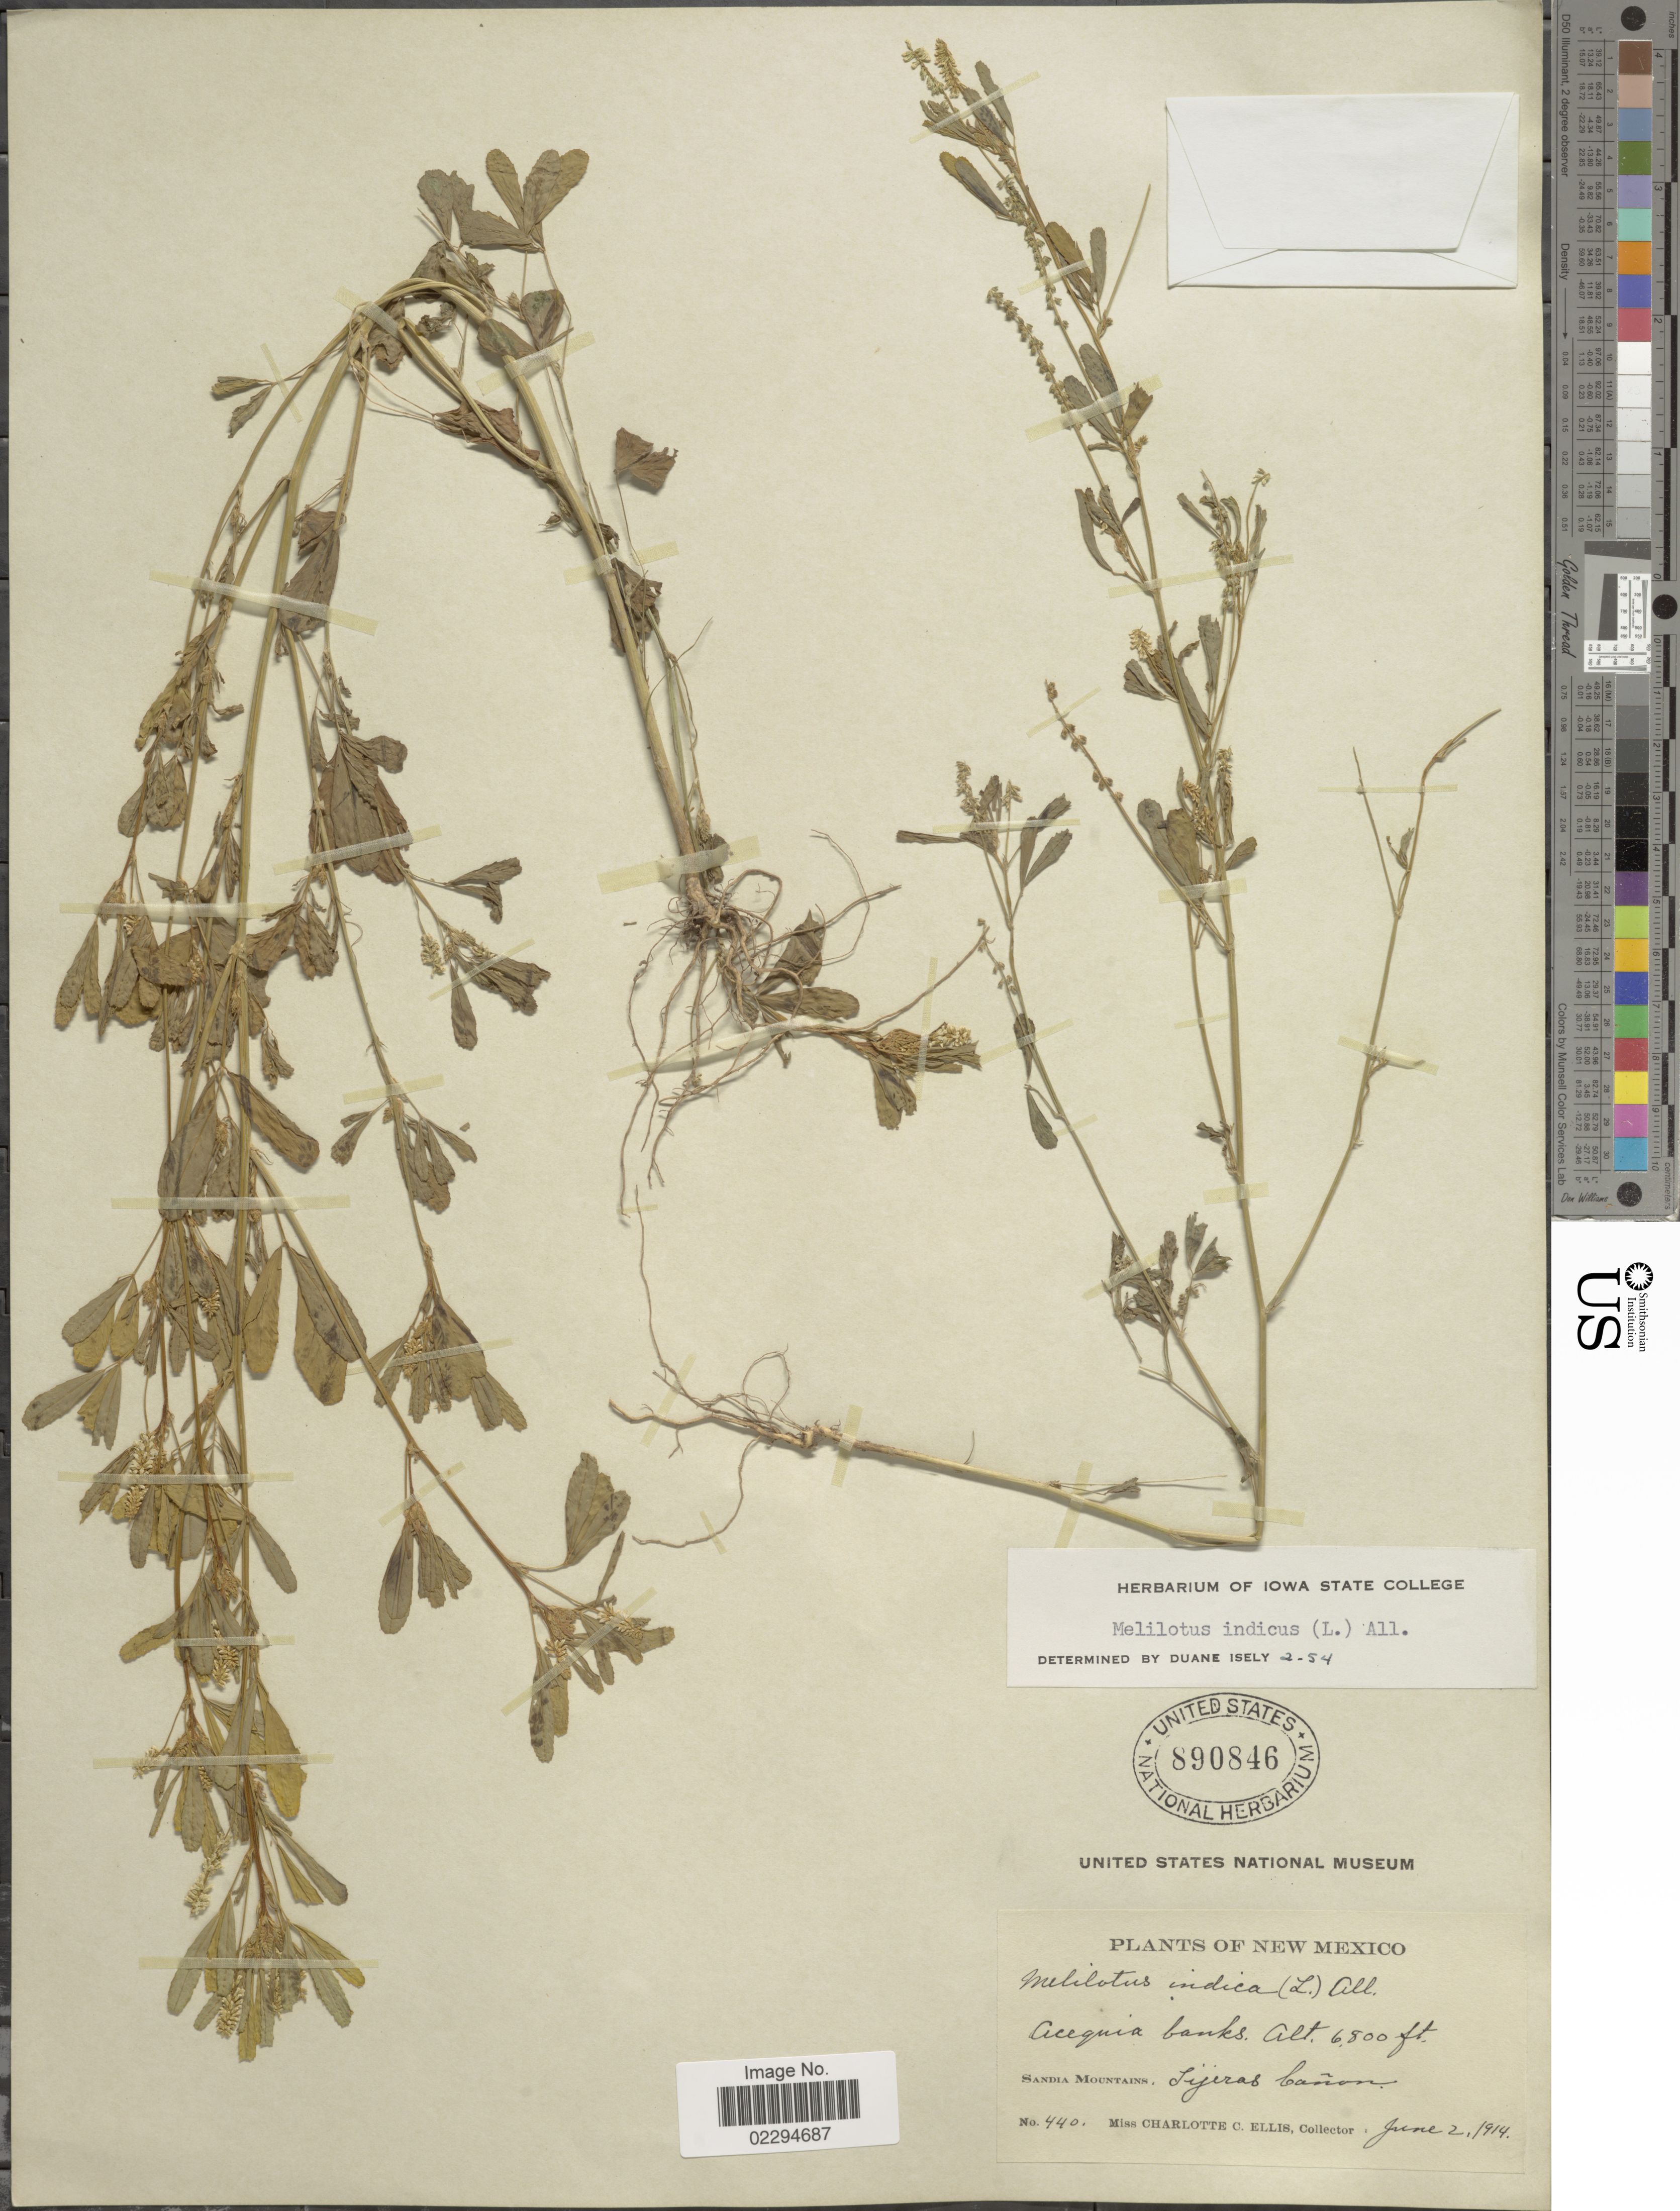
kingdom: Plantae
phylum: Tracheophyta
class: Magnoliopsida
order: Fabales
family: Fabaceae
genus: Melilotus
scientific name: Melilotus indicus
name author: (L.) All.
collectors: C. C. Ellis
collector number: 440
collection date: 1914-06-02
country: United States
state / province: New Mexico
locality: Acequia banks, Tijeras Cañon, Sandia Mountains.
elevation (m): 1981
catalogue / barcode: US 890846